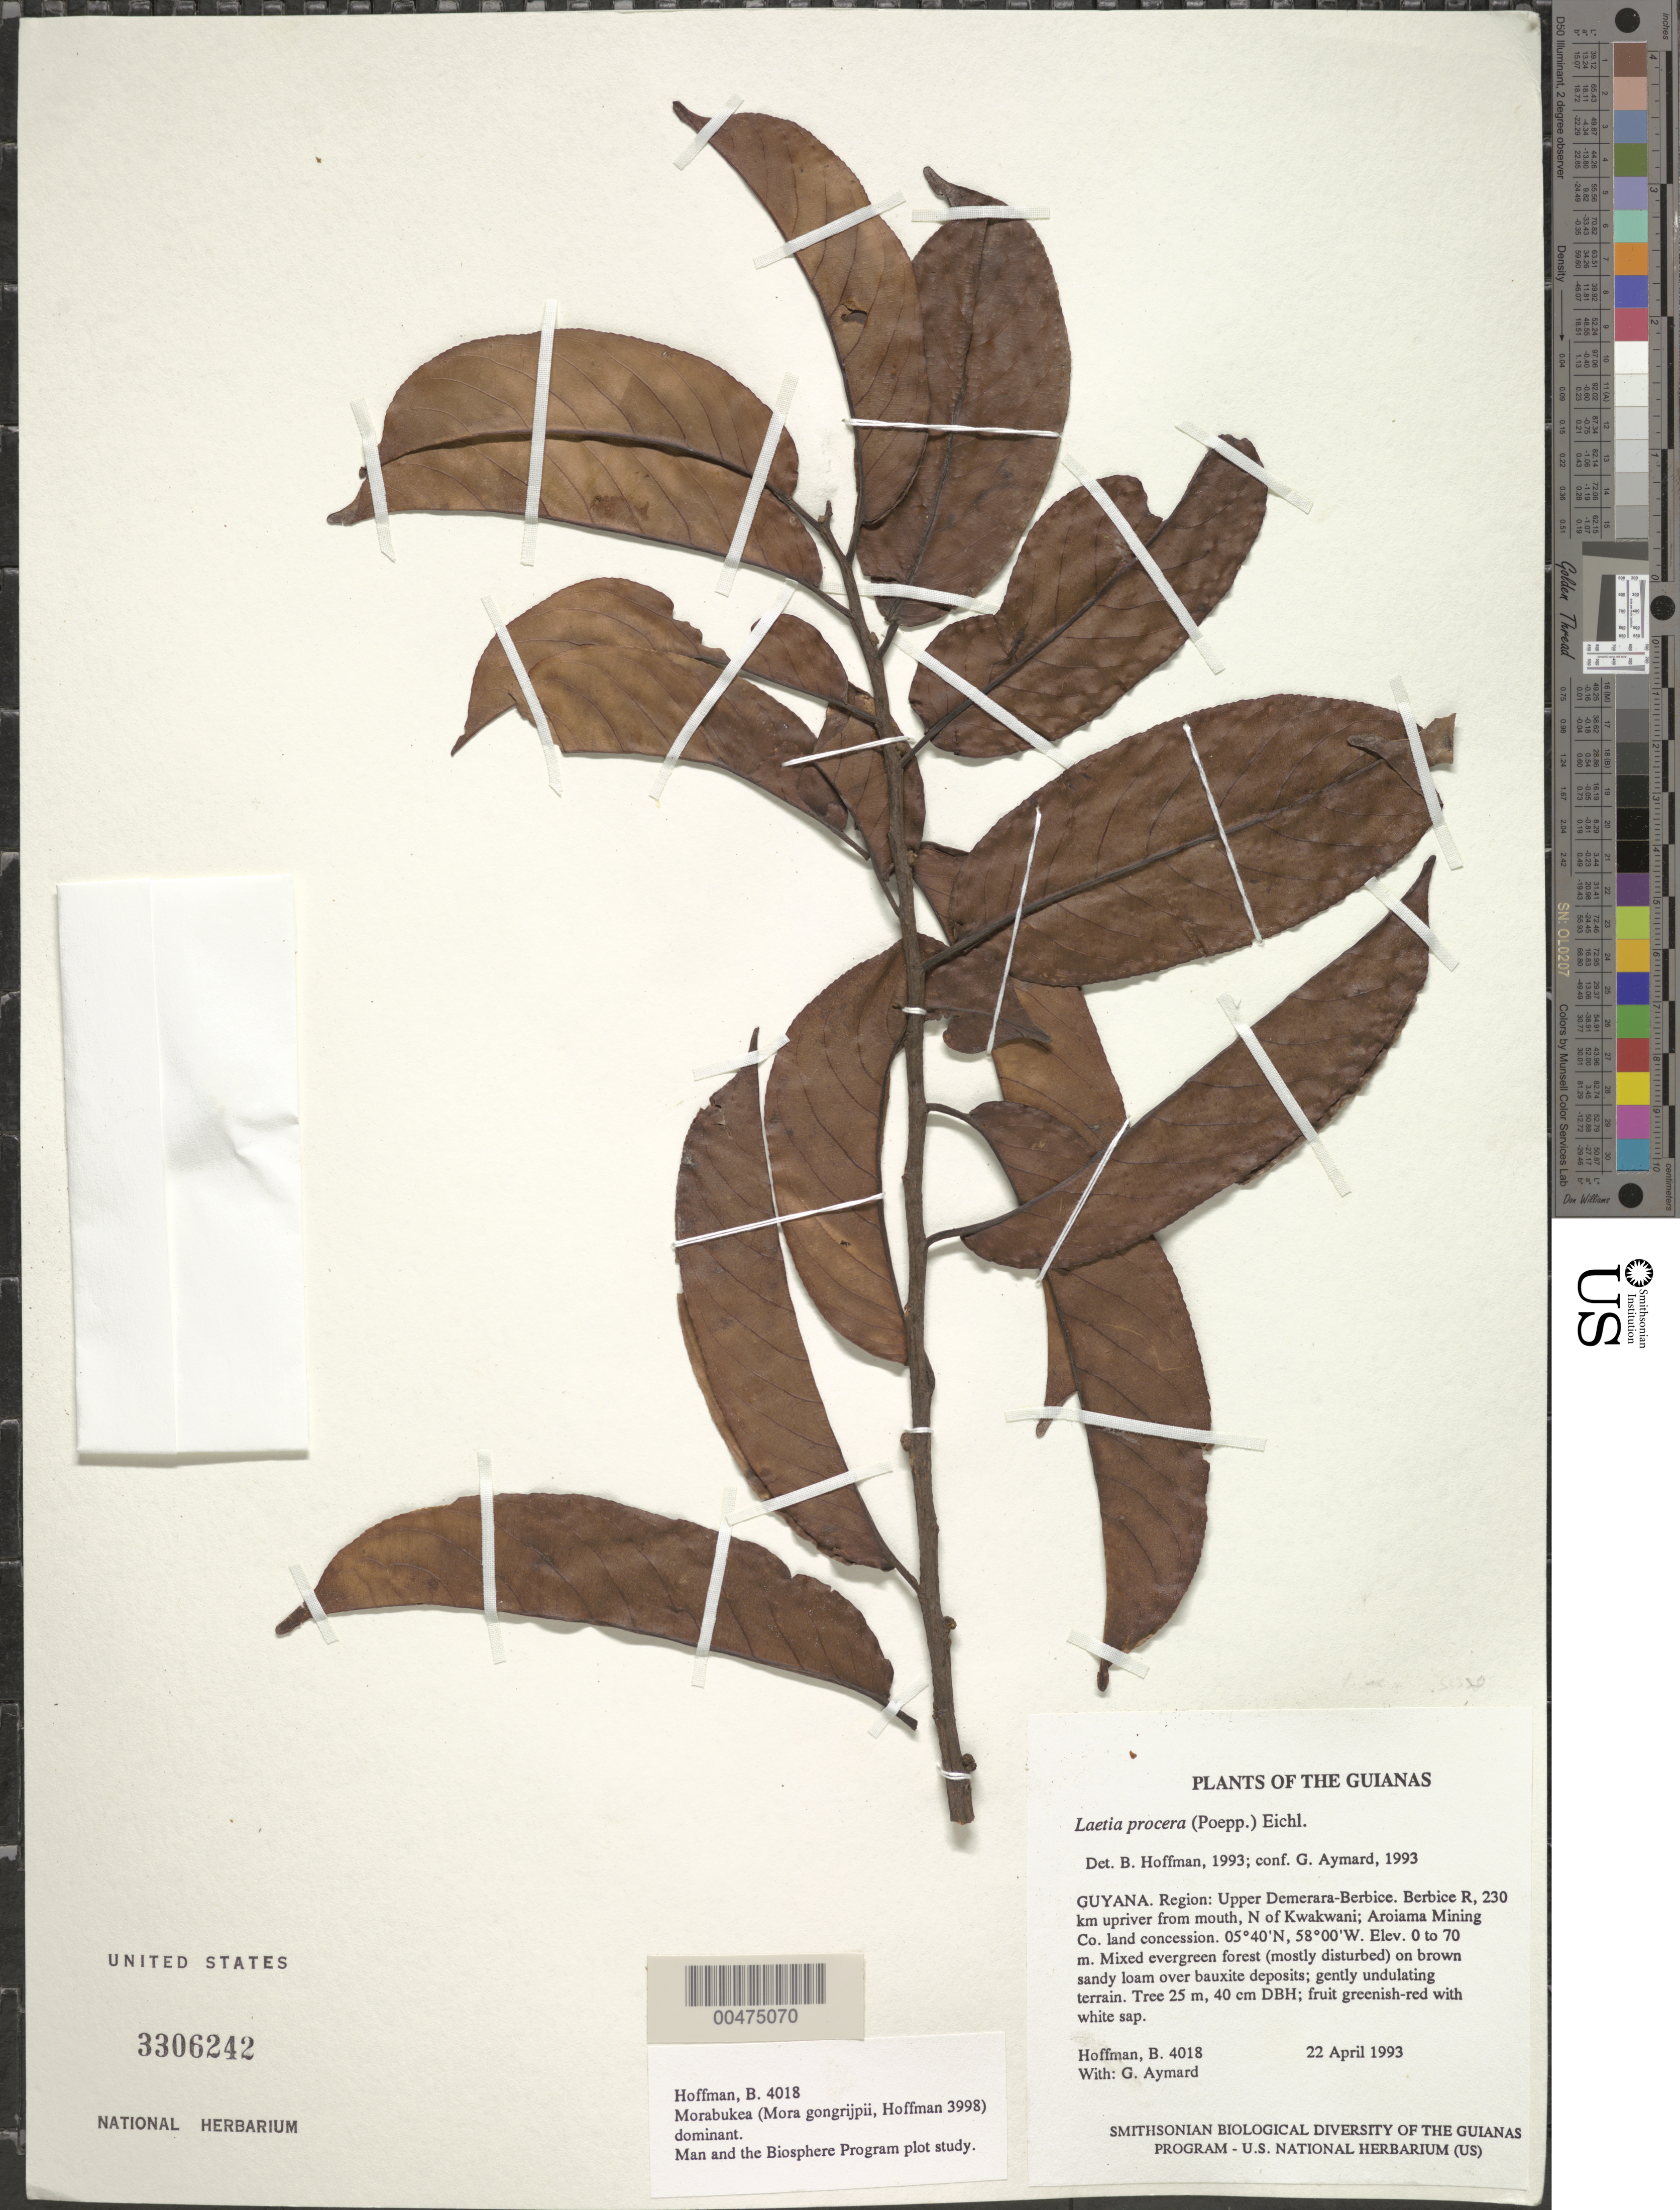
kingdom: Plantae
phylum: Tracheophyta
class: Magnoliopsida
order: Malpighiales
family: Salicaceae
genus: Laetia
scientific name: Laetia procera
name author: (Poepp.) Eichler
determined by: Aymard C., G. A., (PORT), Univ. Nac. Exp. de los Llanos Ezequiel Zamora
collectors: B. Hoffman & G. A. Aymard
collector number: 4018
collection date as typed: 22 April 1993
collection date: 1993-04-22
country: Guyana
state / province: U. Demerara-Berbice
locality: Berbice River, 230 km upriver from mouth, N of Kwakwani; Aroiama Mining Co. land concession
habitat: Mixed evergreen forest (mostly disturbed) on brown sandy loam over bauxite deposits; gently undulating terrain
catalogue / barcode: US 3306242